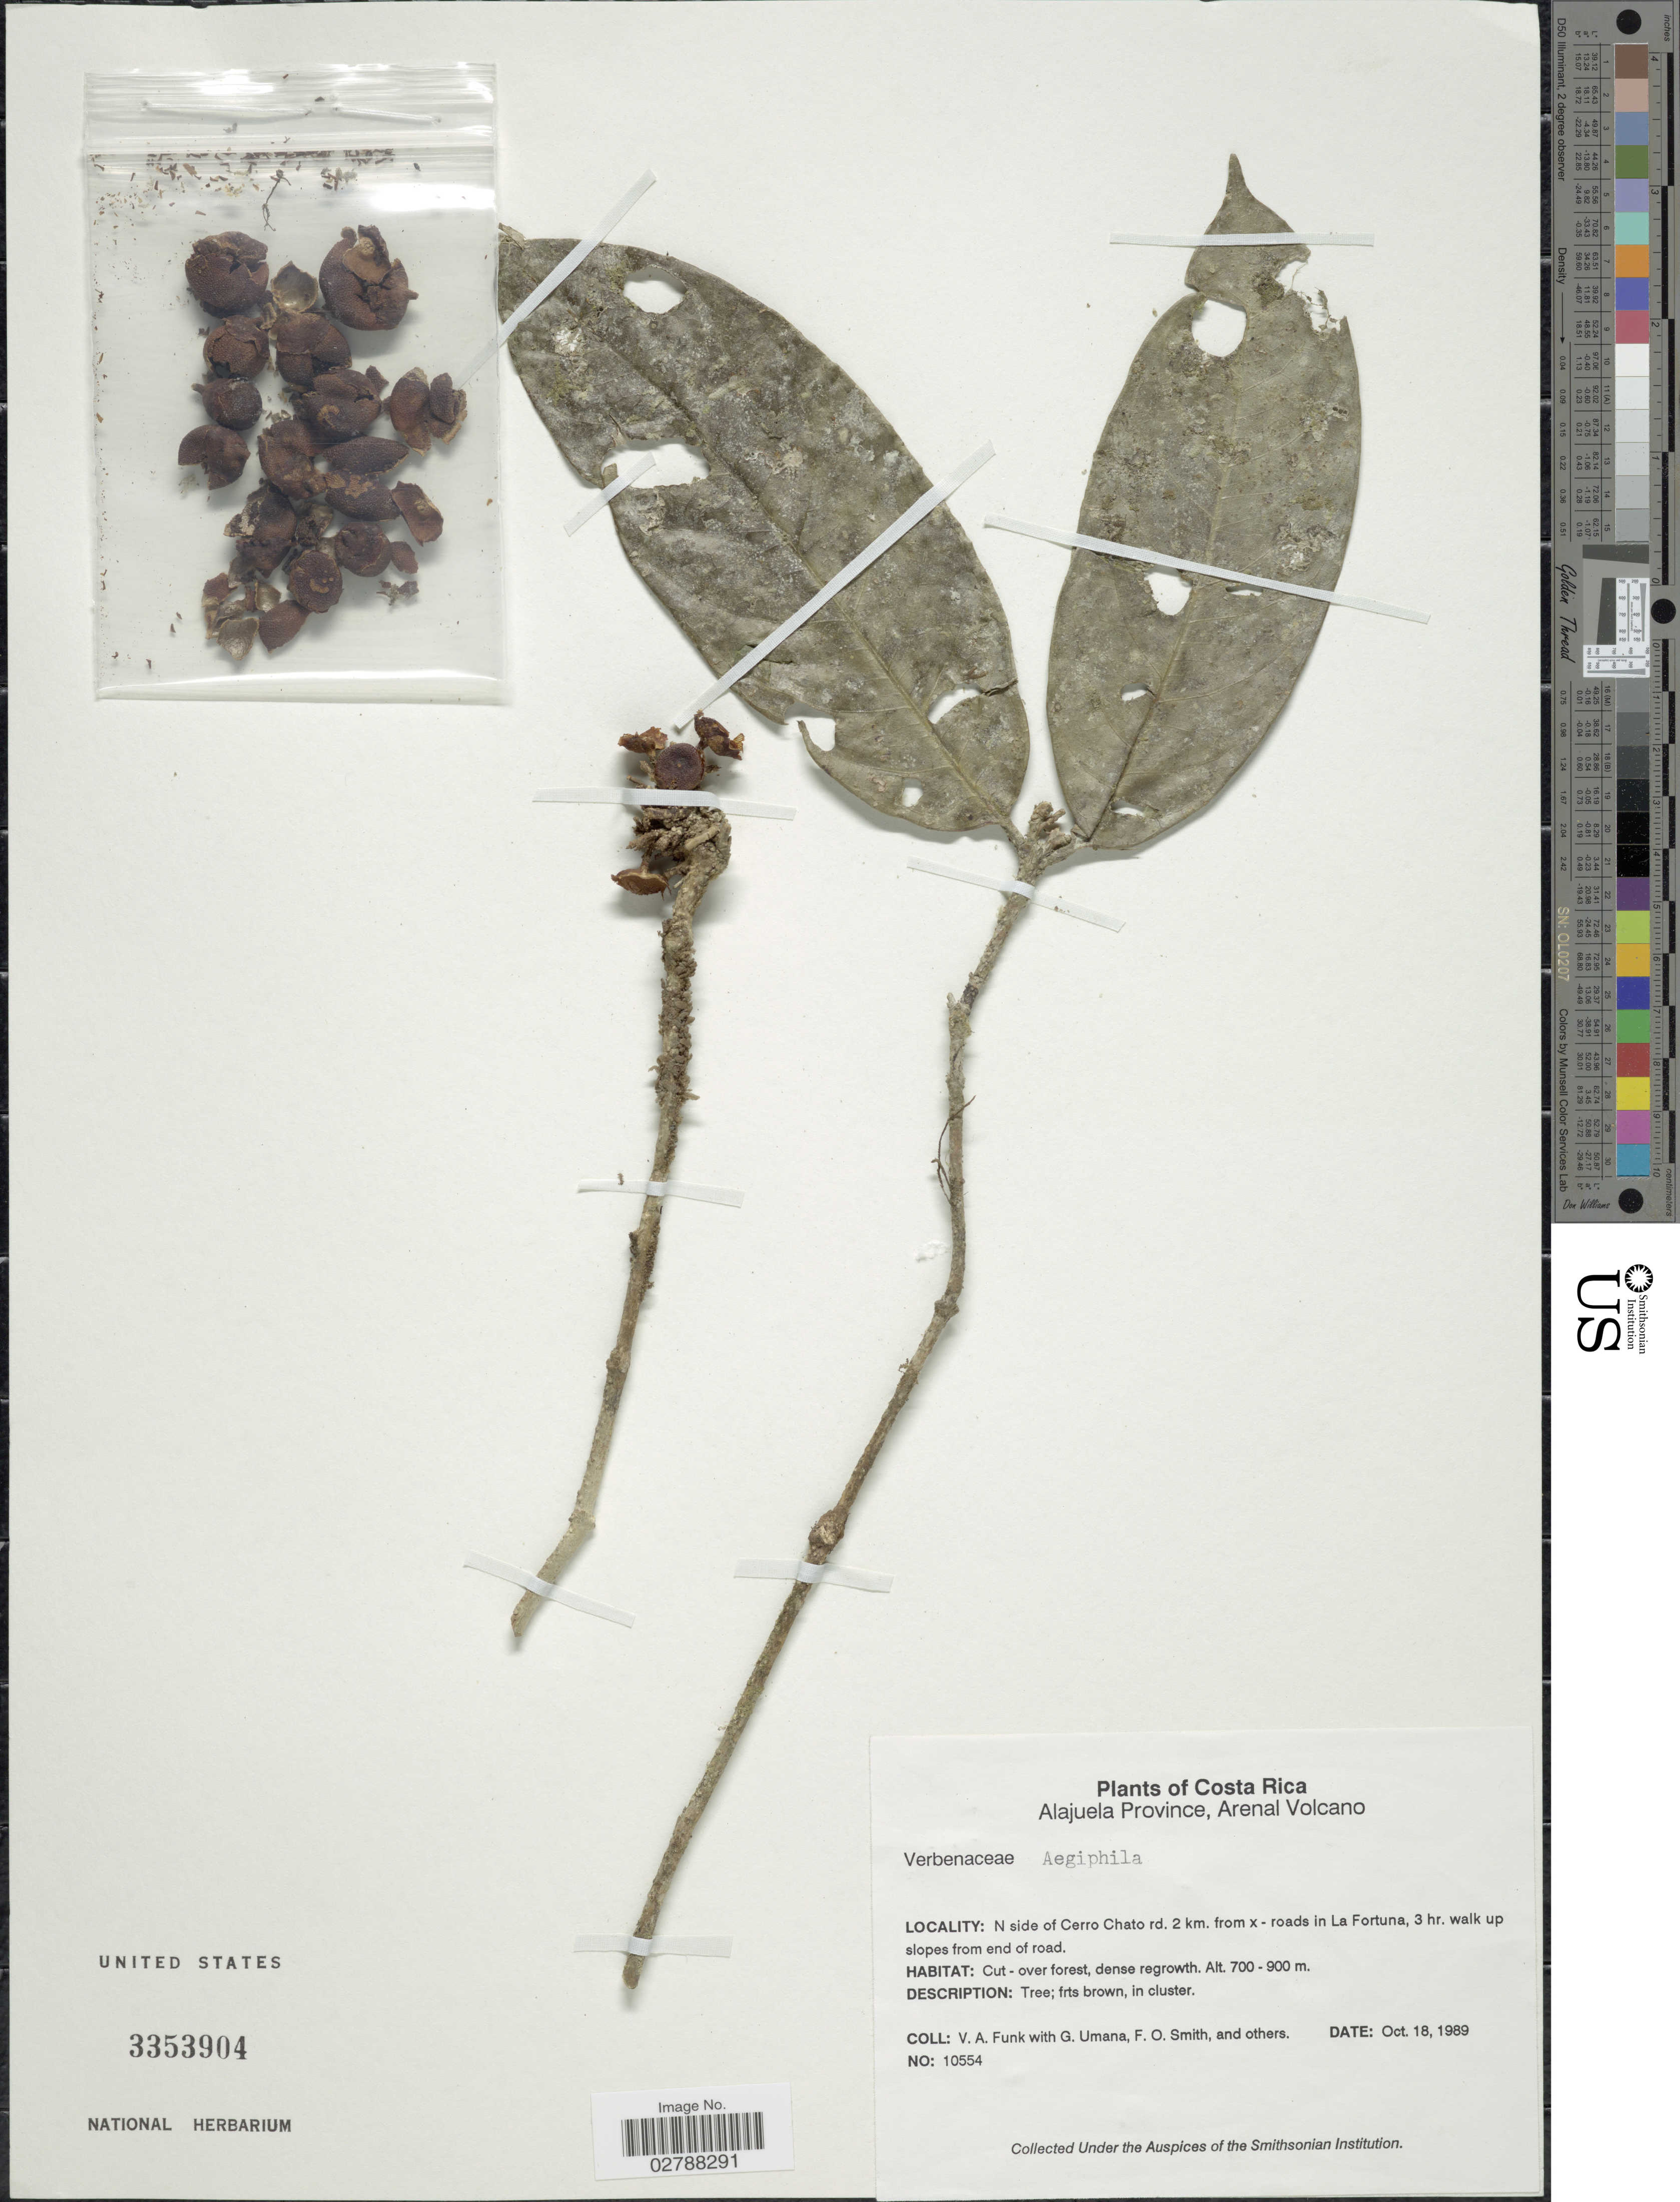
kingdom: Plantae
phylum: Tracheophyta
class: Magnoliopsida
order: Lamiales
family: Lamiaceae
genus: Aegiphila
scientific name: Aegiphila sp.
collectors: V. Funk, G. Umana, F. Smith & et al.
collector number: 10554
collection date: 1989-10-18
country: Costa Rica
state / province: Alajuela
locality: Alajuela Province, Arenal Volcano, N side of Cerro Chato rd. 2 km. from [Foreign script] - roads in La Fortuna, 3 hr. walk up slopes from end of road.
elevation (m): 700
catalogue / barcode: US 3353904